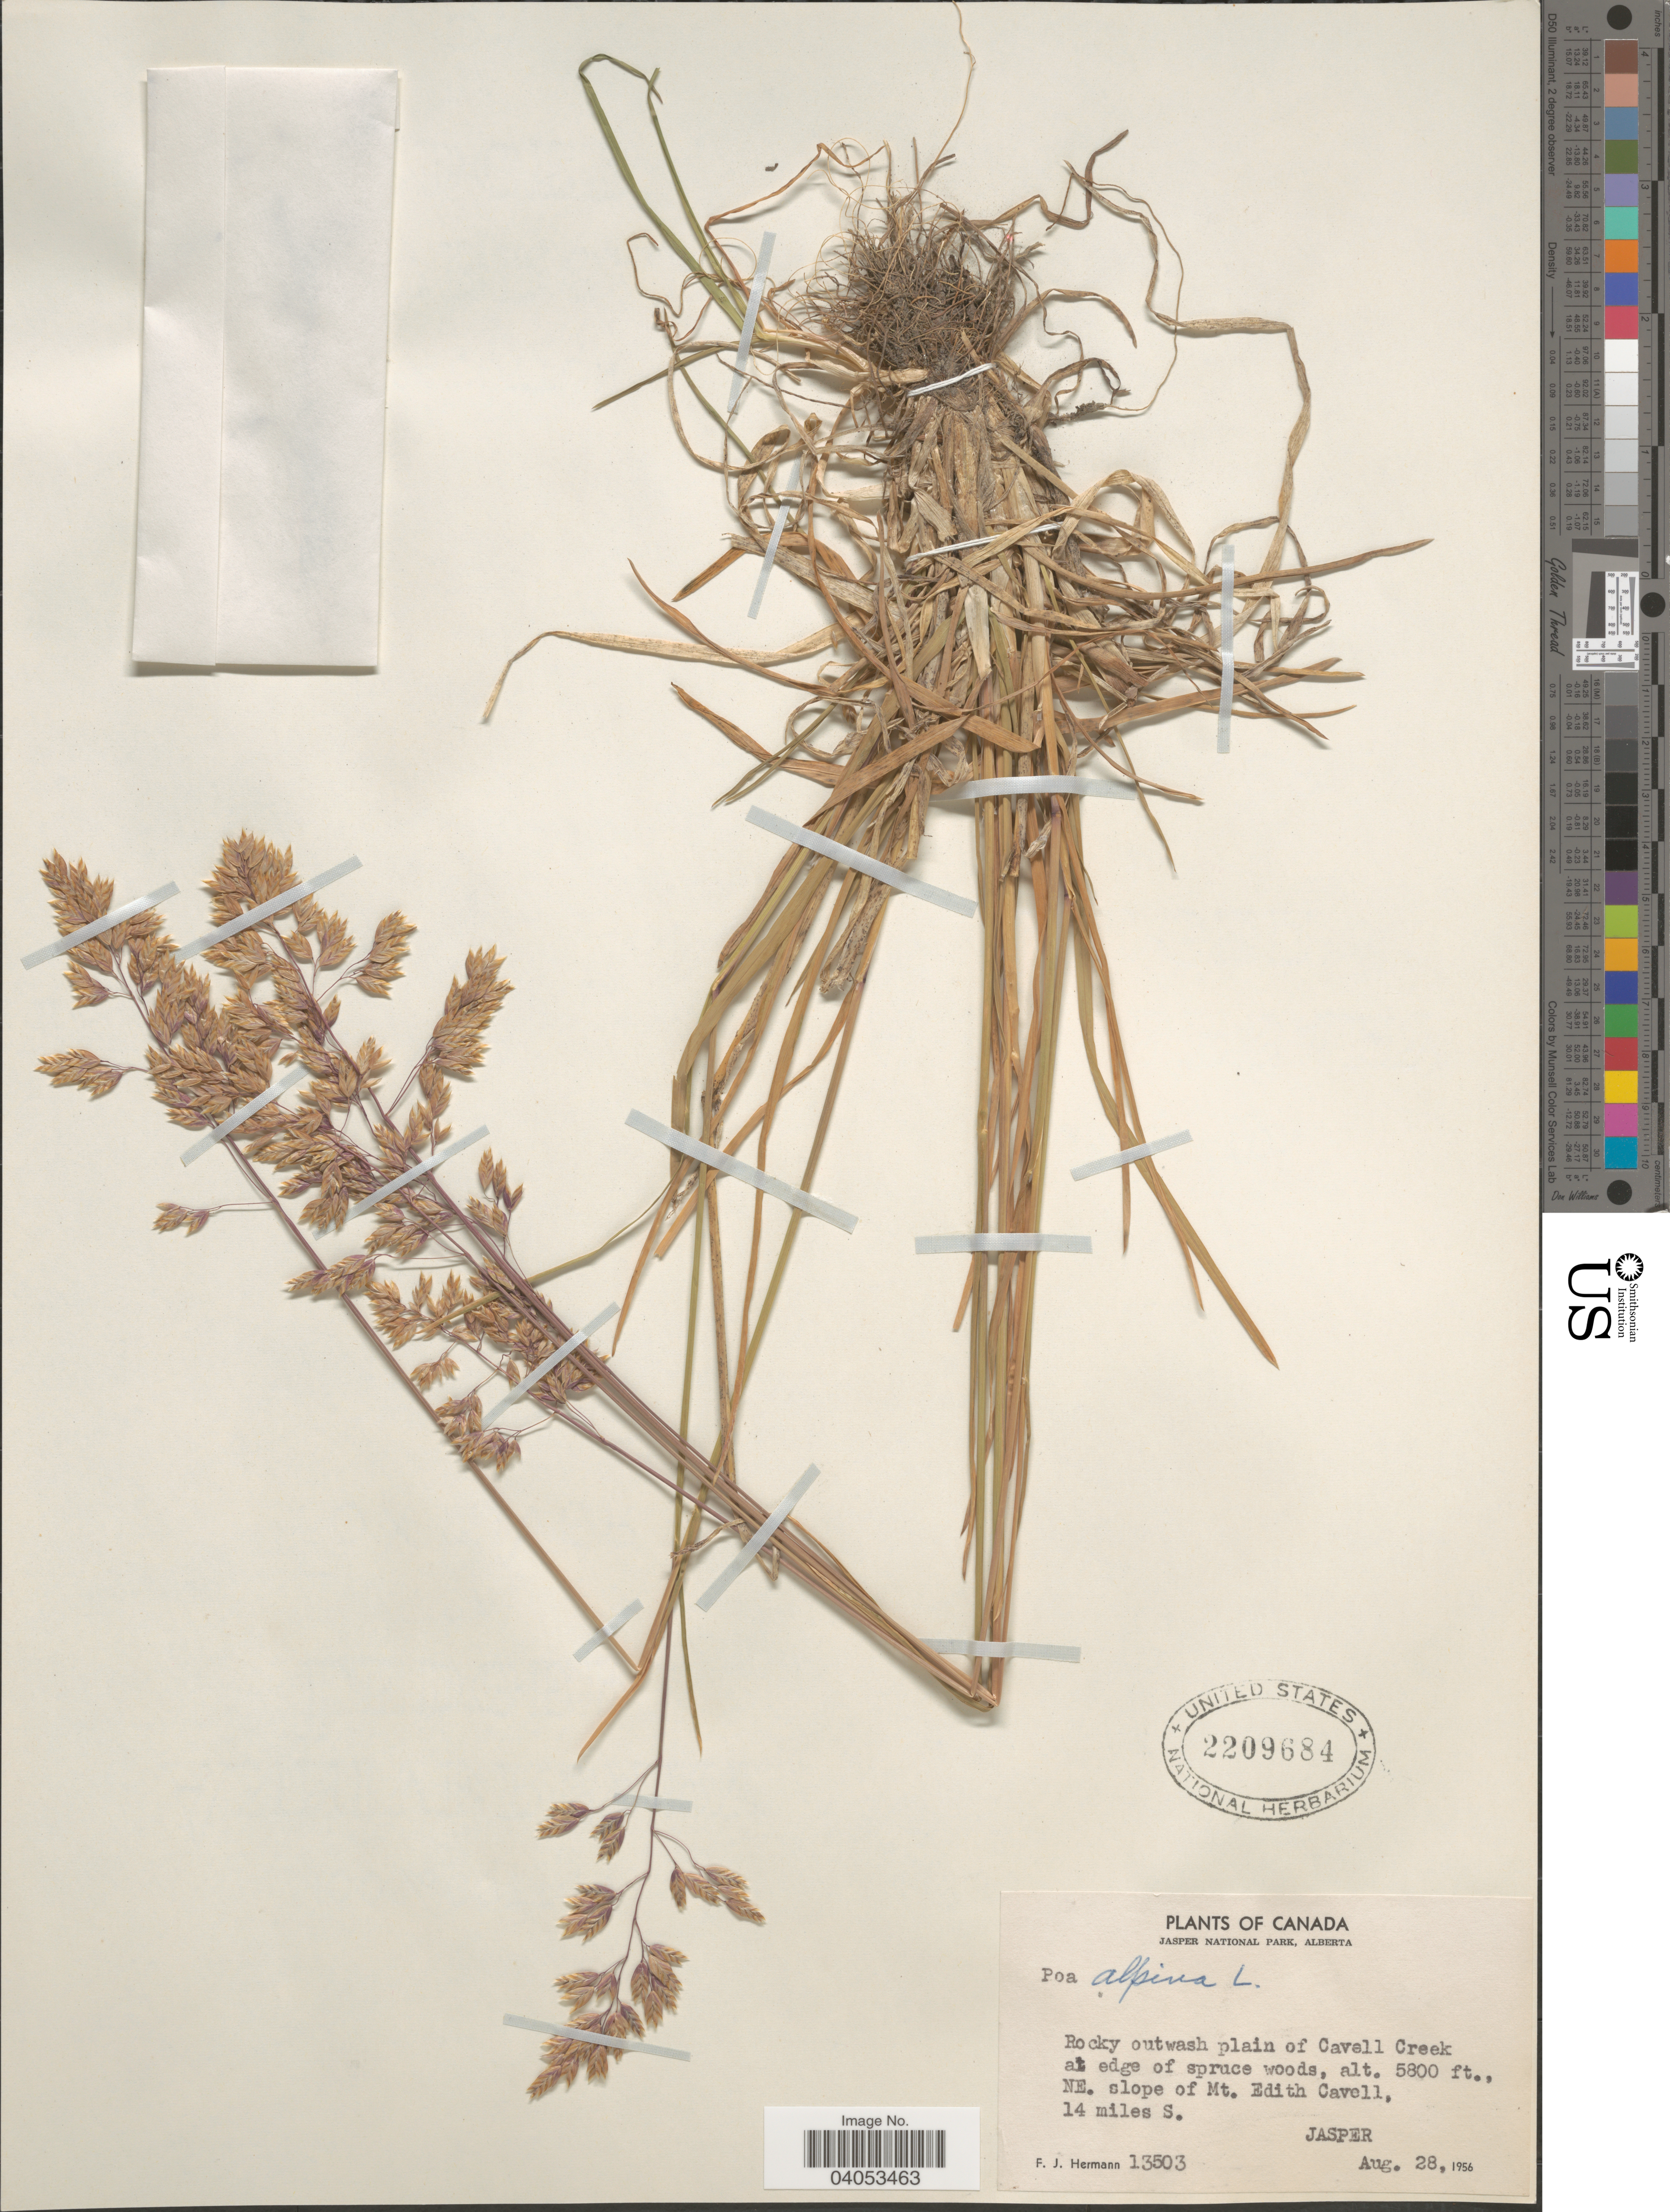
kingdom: Plantae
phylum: Tracheophyta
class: Liliopsida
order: Poales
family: Poaceae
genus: Poa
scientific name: Poa alpina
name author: L.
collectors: F. J. Hermann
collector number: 13503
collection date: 1956-08-28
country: Canada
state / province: Alberta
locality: Jasper National Park. Plain of Cavell Creek at edge of spruce woods, NE. slope of Mt. Edith Cavell, 14 miles S. Jasper.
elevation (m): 1768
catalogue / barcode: US 2209684